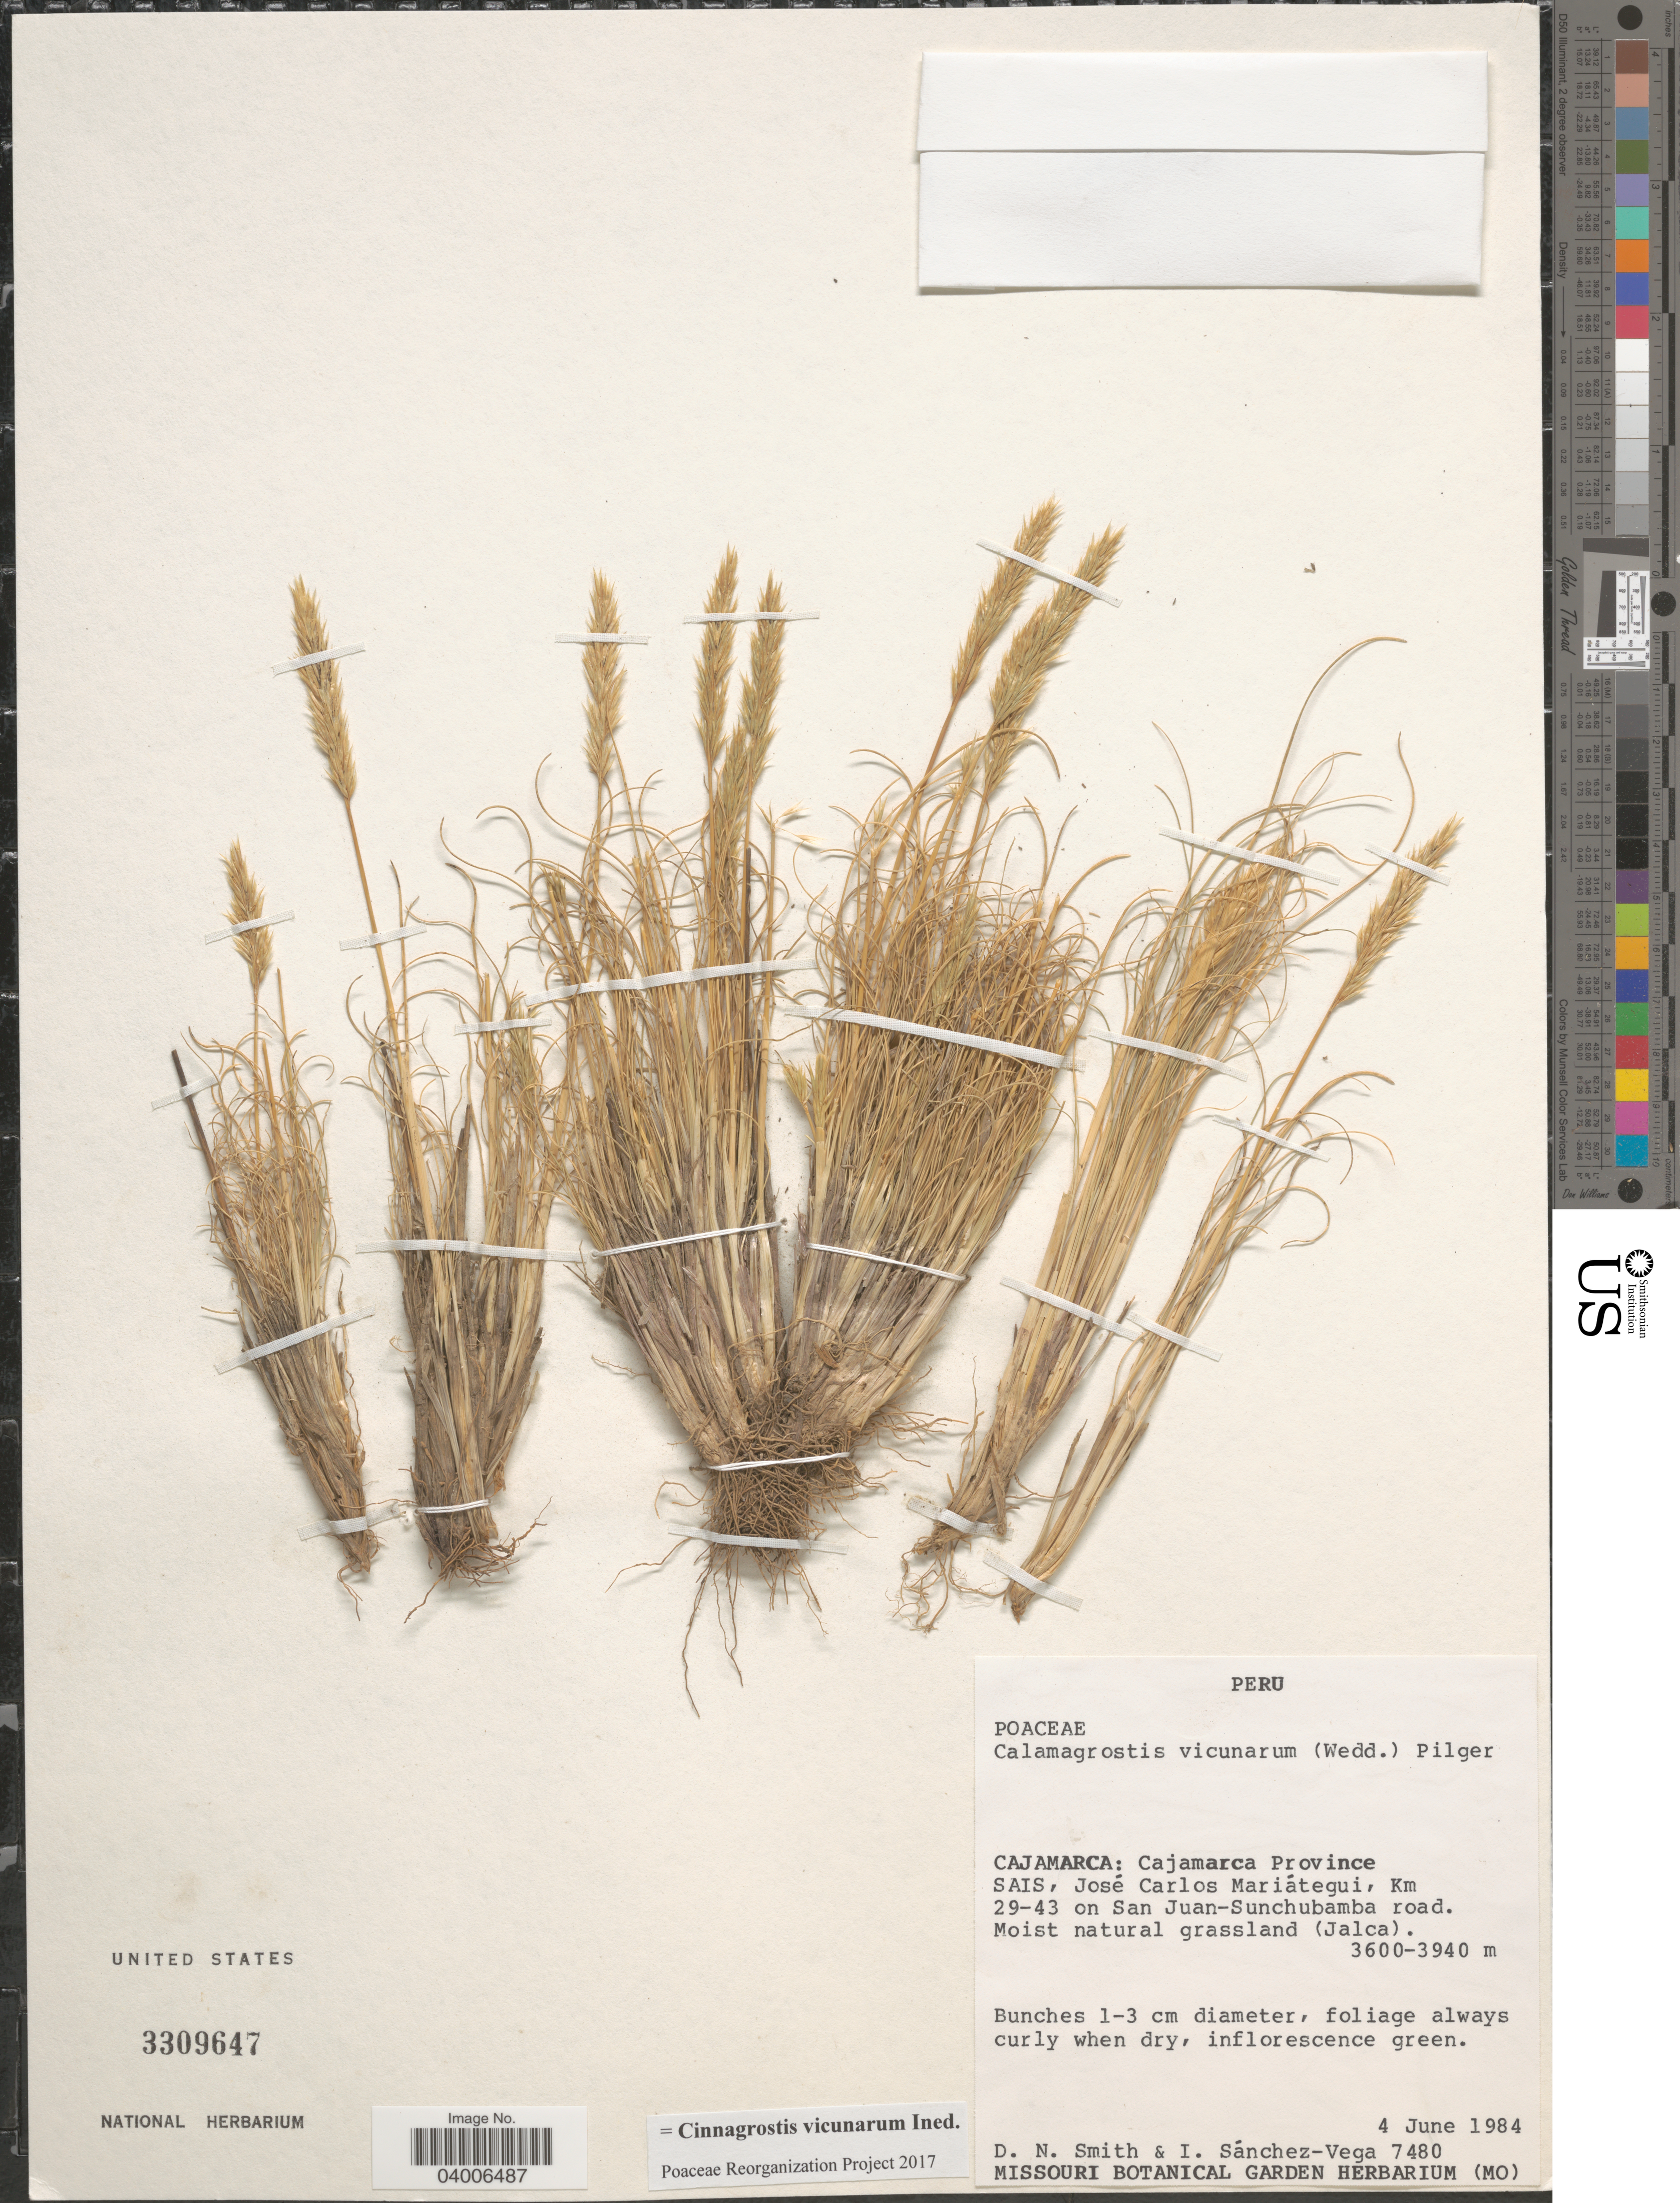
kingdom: Plantae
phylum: Tracheophyta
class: Liliopsida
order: Poales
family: Poaceae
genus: Cinnagrostis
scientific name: Cinnagrostis vicunarum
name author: (Wedd.) P.M. Peterson et al.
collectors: D. Smith & I. Sánchez-Vega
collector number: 7480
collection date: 1984-06-04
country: Peru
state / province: Cajamarca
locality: Cajamarca: Sais, José Carlos Mariátegui, Km 29-43 on San Juan-Sunchubamba road. Moist natural grassland (Jalca).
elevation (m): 3600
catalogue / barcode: US 3309647